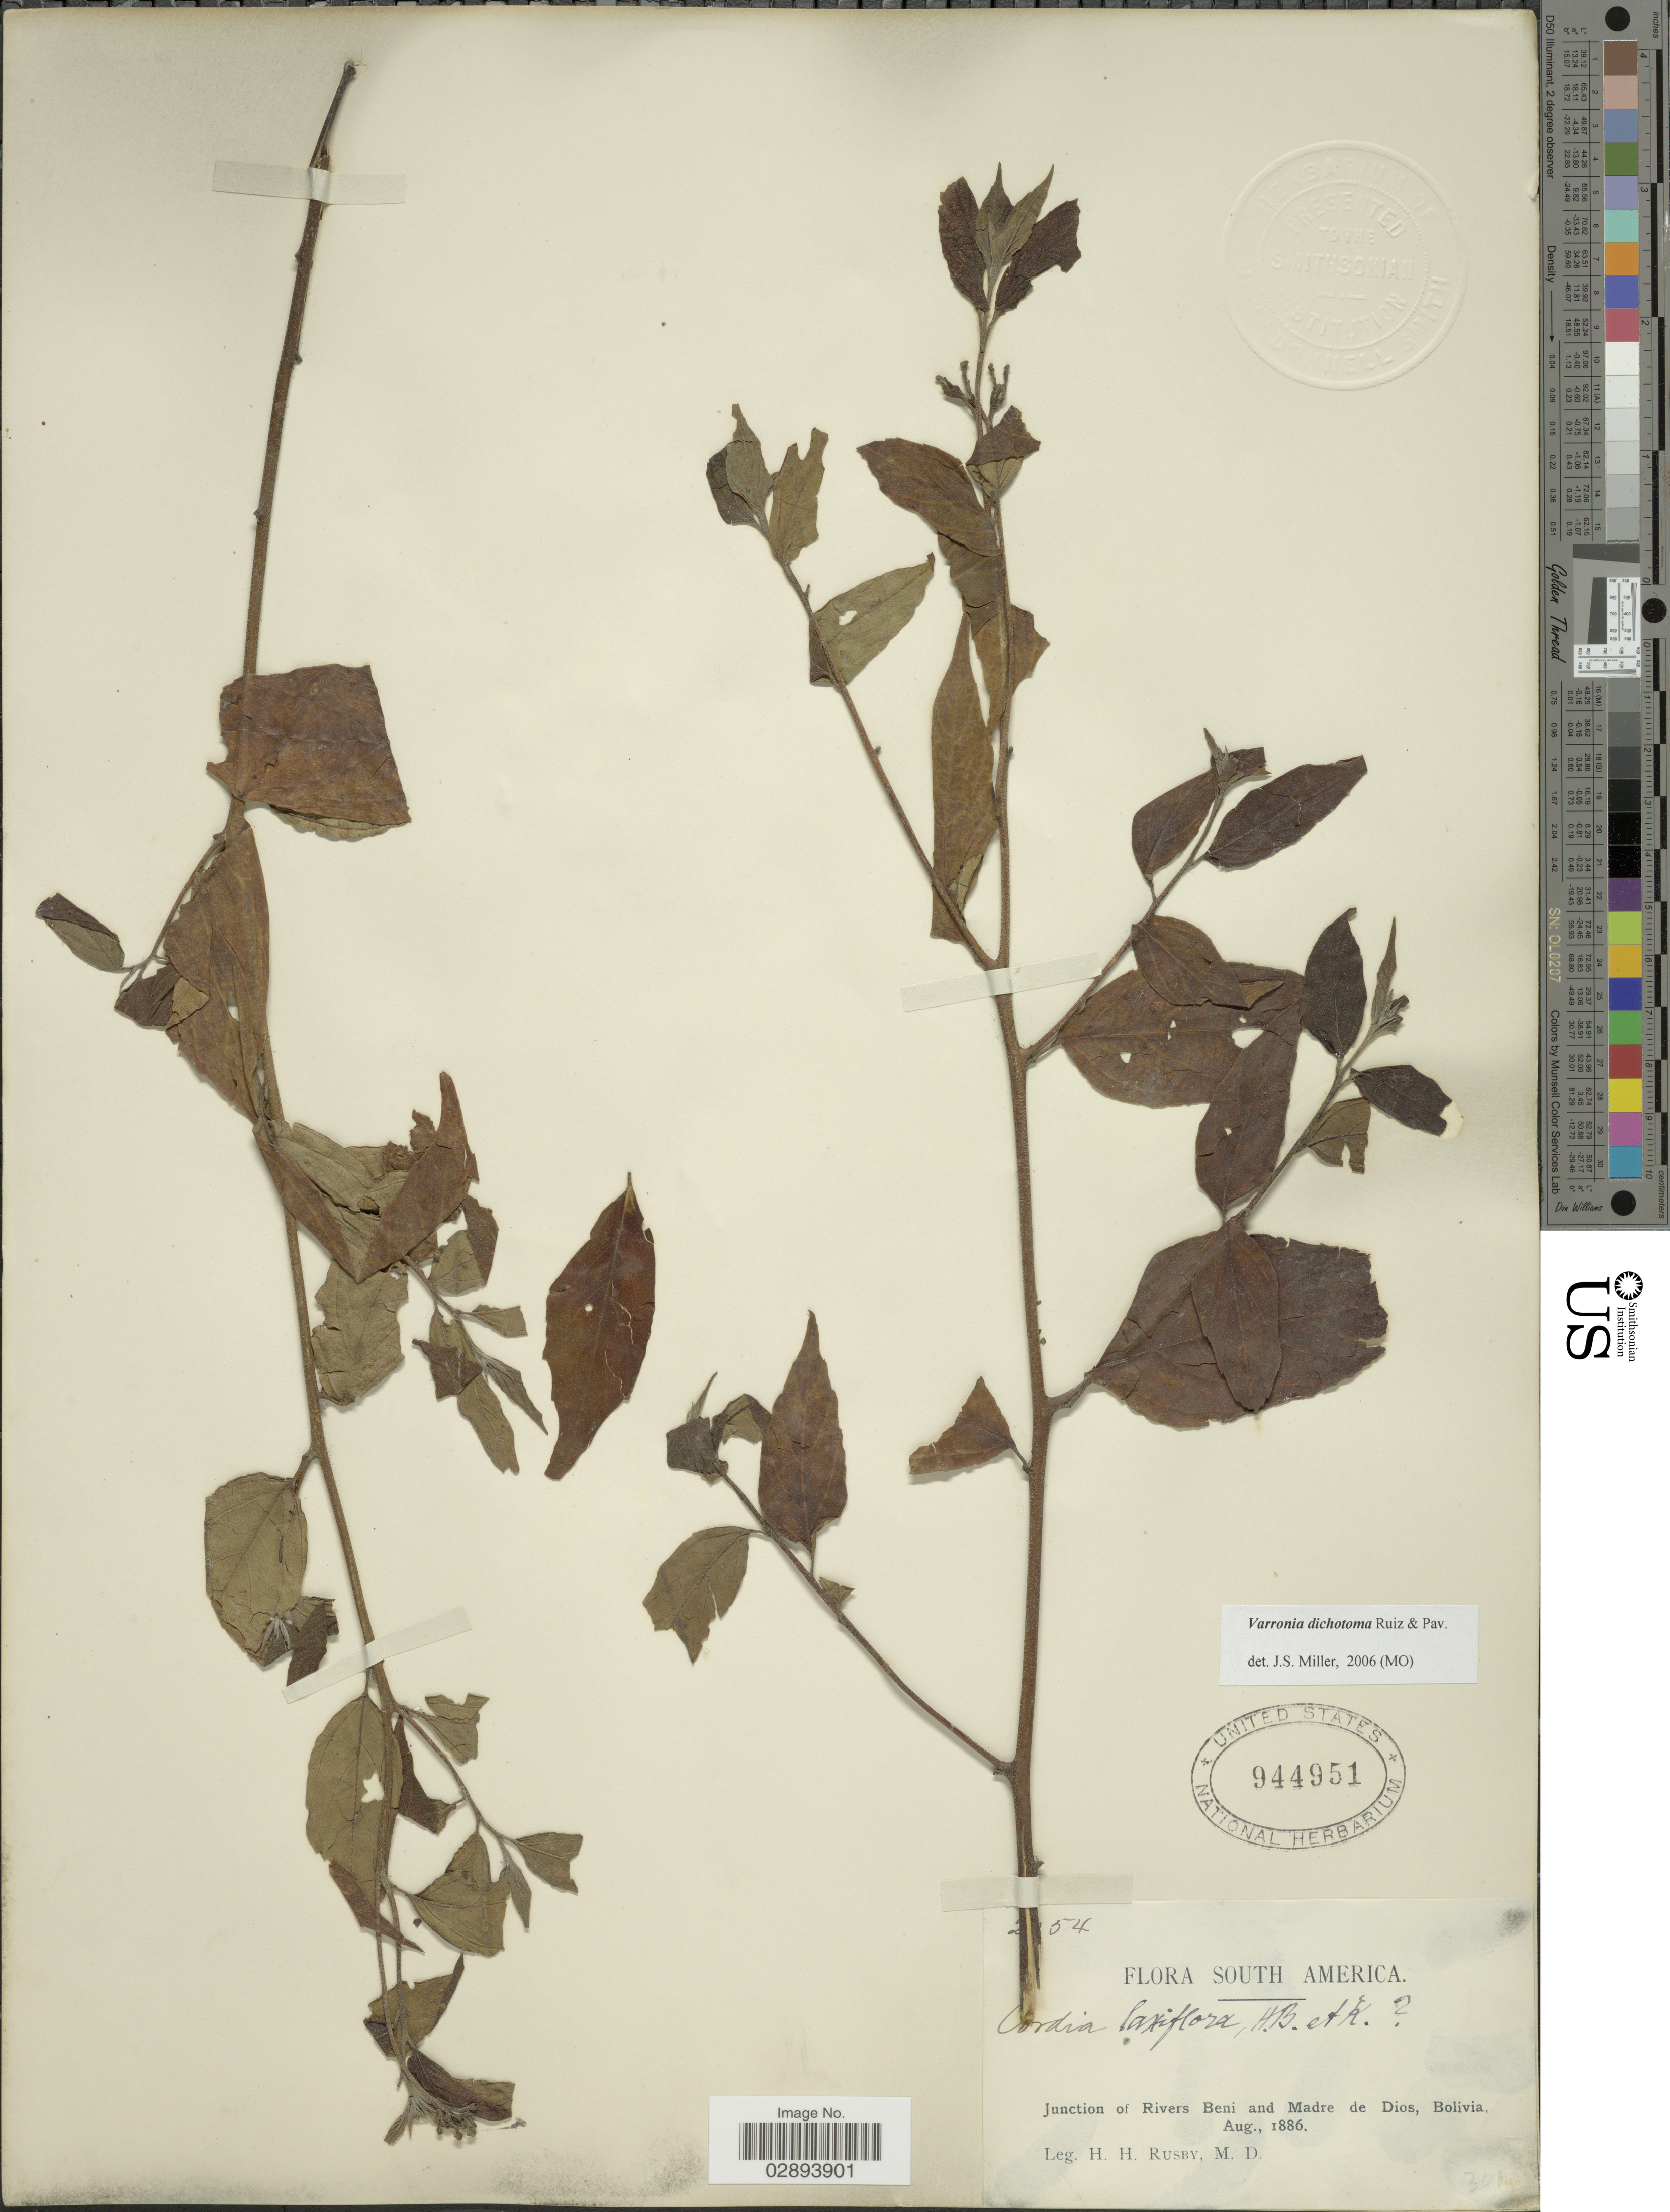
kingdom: Plantae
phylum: Tracheophyta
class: Magnoliopsida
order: Boraginales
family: Cordiaceae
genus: Varronia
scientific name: Varronia dichotoma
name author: Ruiz & Pav.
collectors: H. H. Rusby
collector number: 2!54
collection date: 1886-08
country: Bolivia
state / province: Beni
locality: Junction of Rivers Beni and Madre de Dios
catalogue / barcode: US 944951